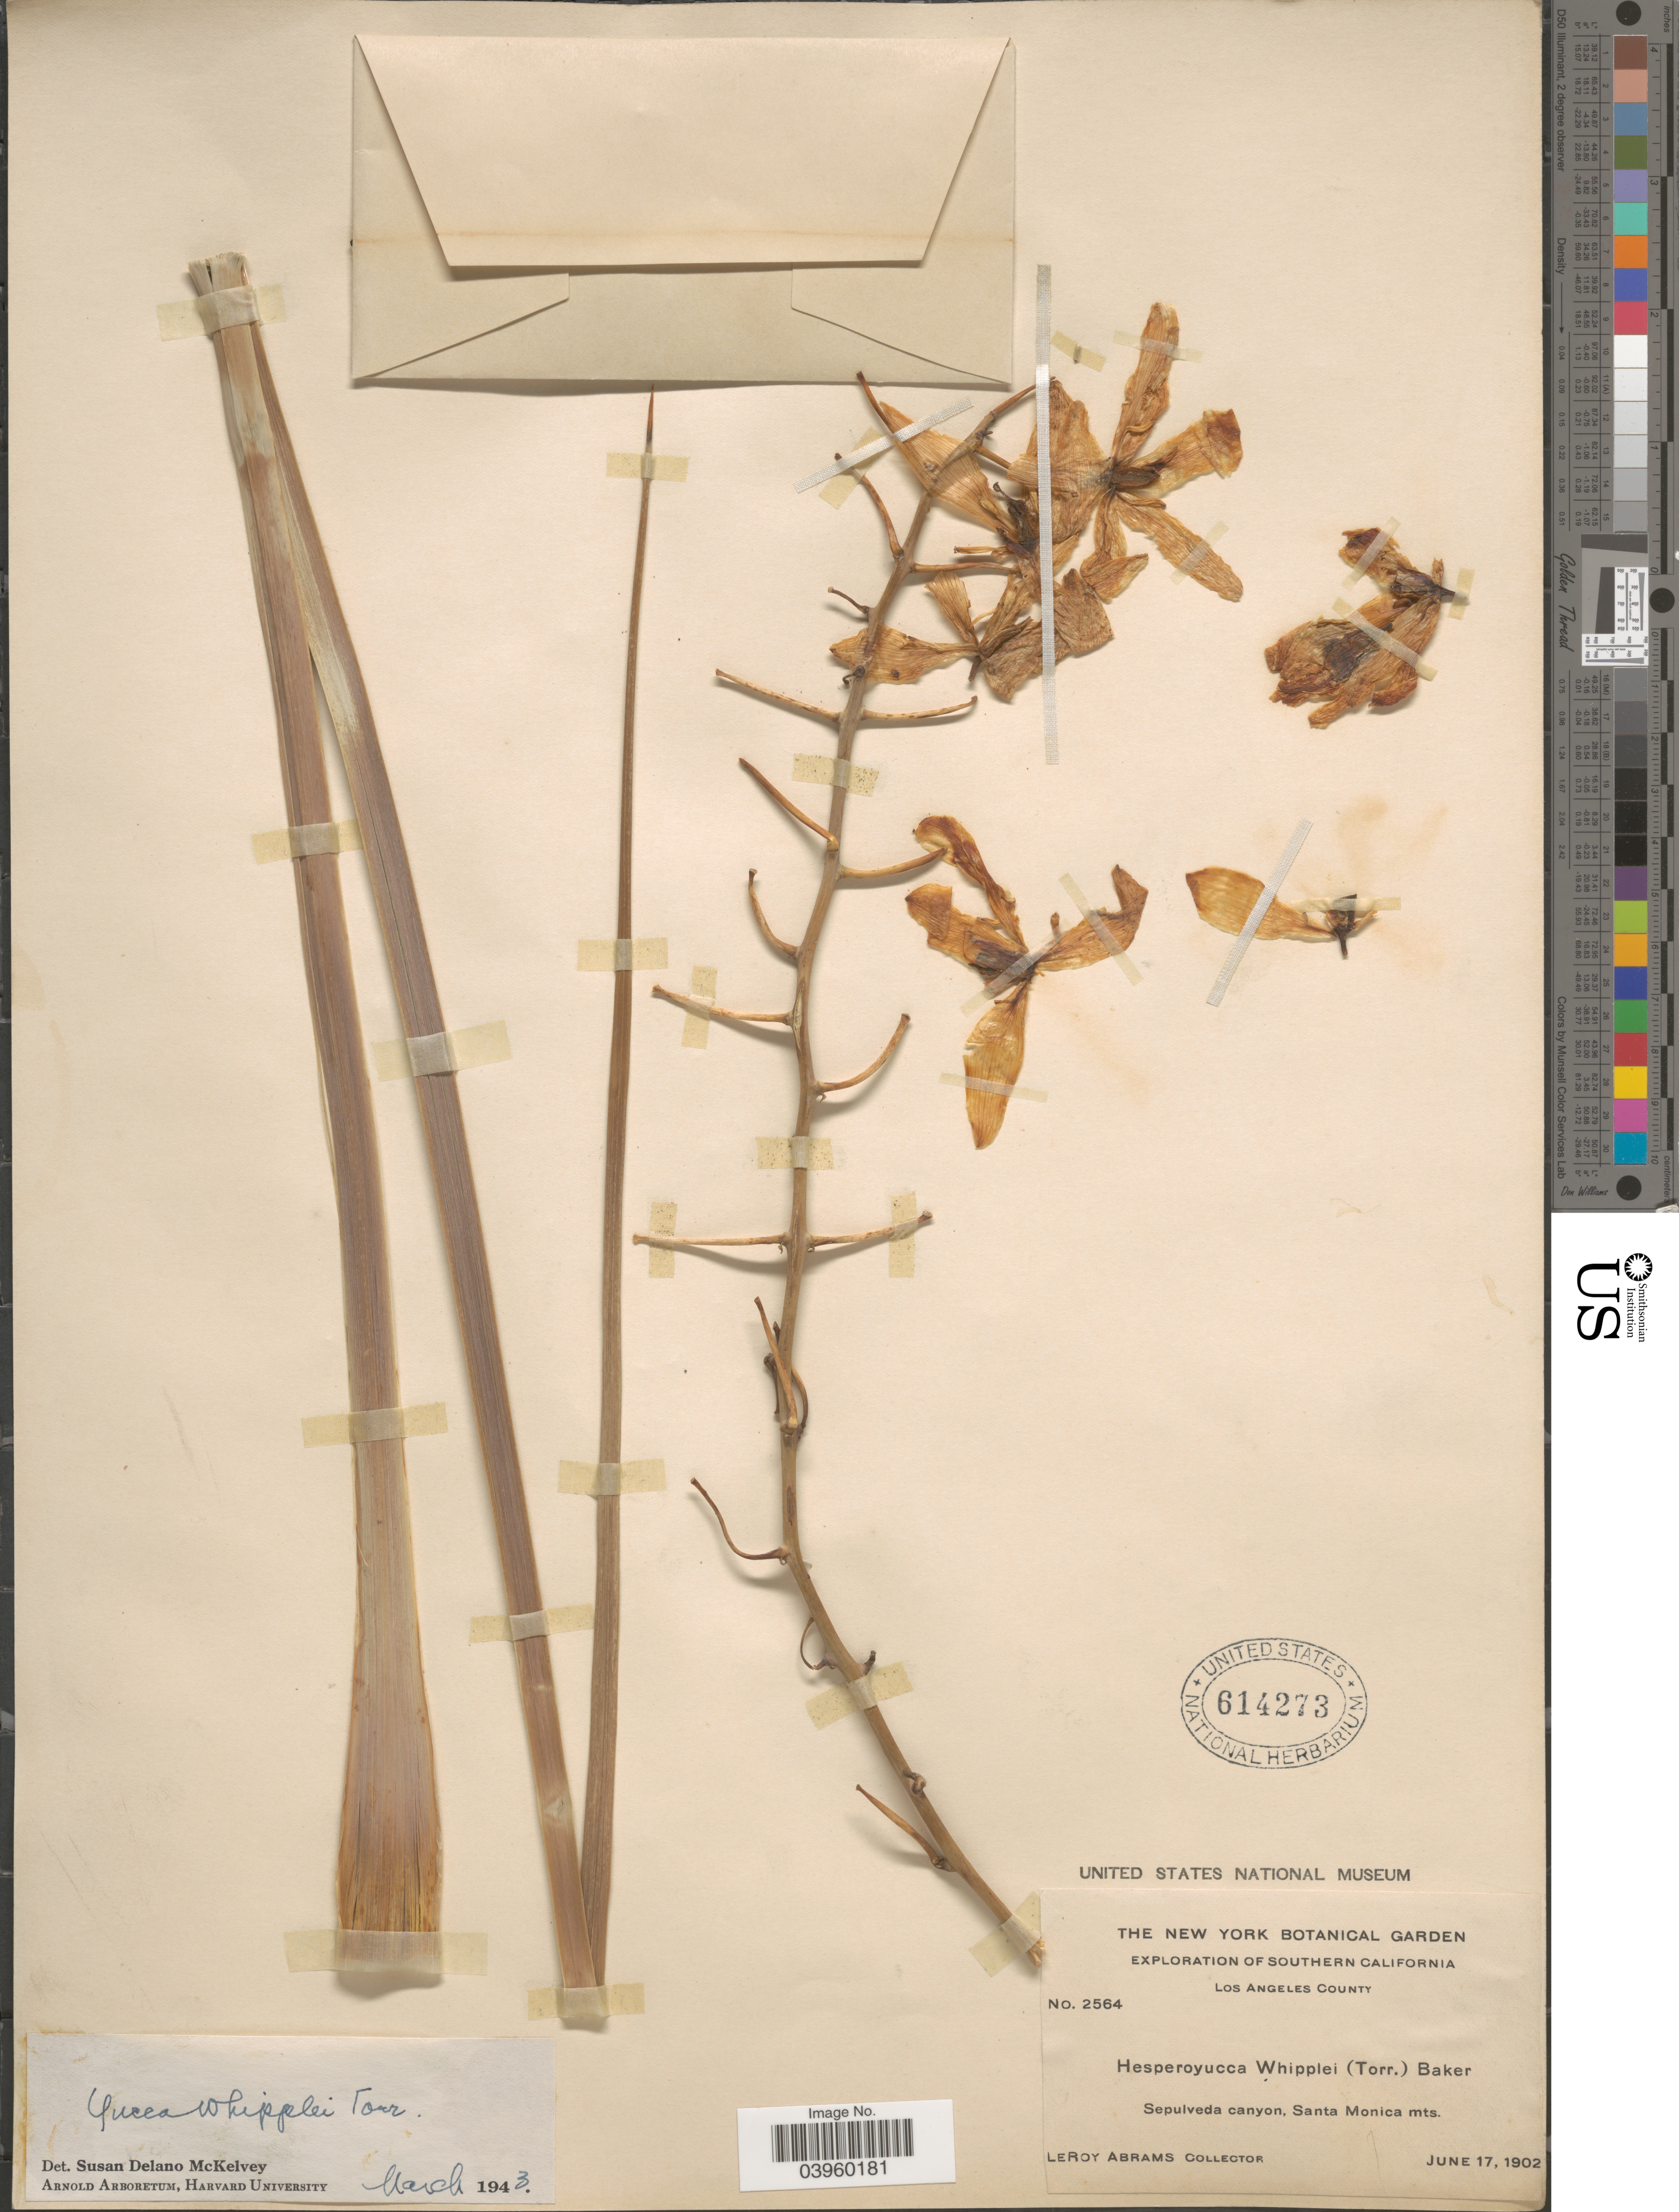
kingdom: Plantae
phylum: Tracheophyta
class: Liliopsida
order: Asparagales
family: Asparagaceae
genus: Yucca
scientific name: Yucca whipplei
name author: Torr.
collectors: L. Abrams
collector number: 2564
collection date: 1902-06-17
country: United States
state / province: California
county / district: Los Angeles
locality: Southern California. Los Angeles County. Sepulveda canyon, Santa Monica mts.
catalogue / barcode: US 614273